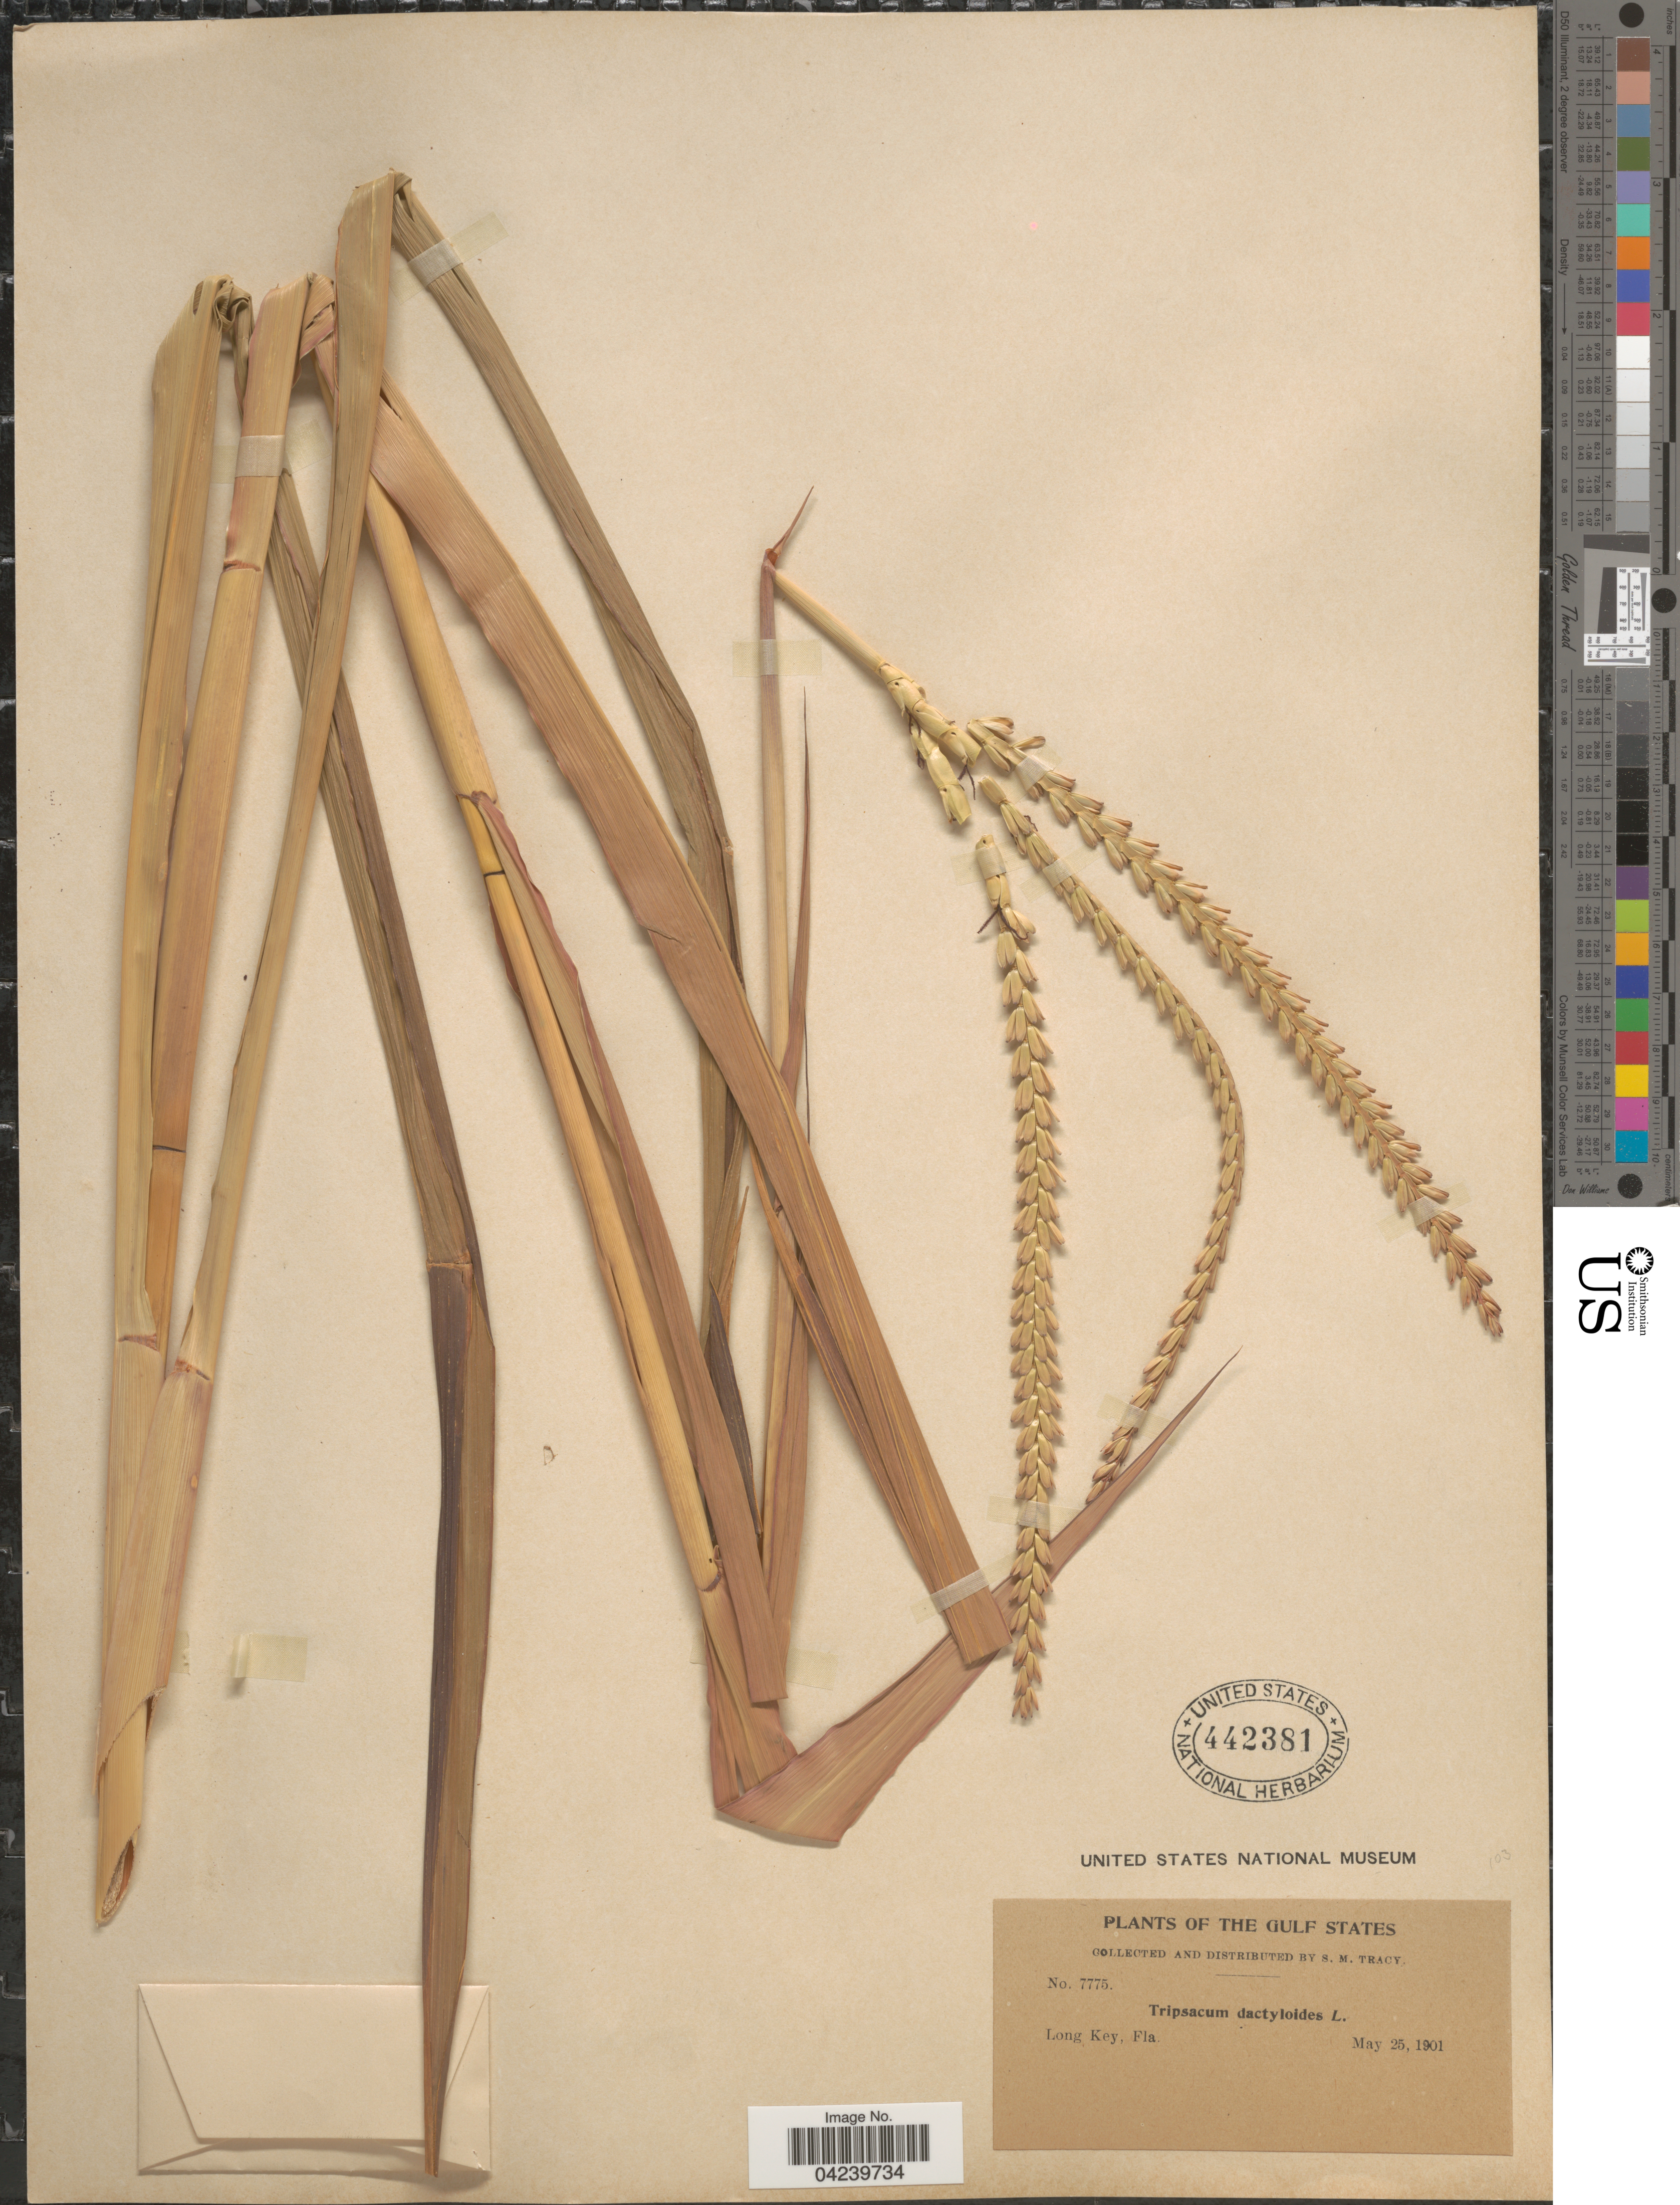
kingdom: Plantae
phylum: Tracheophyta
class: Liliopsida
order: Poales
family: Poaceae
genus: Tripsacum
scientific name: Tripsacum dactyloides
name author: (L.) L.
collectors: S. M. Tracy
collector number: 7775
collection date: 1901-05-25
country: United States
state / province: Florida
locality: The Gulf States. Long Key.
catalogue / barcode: US 442381